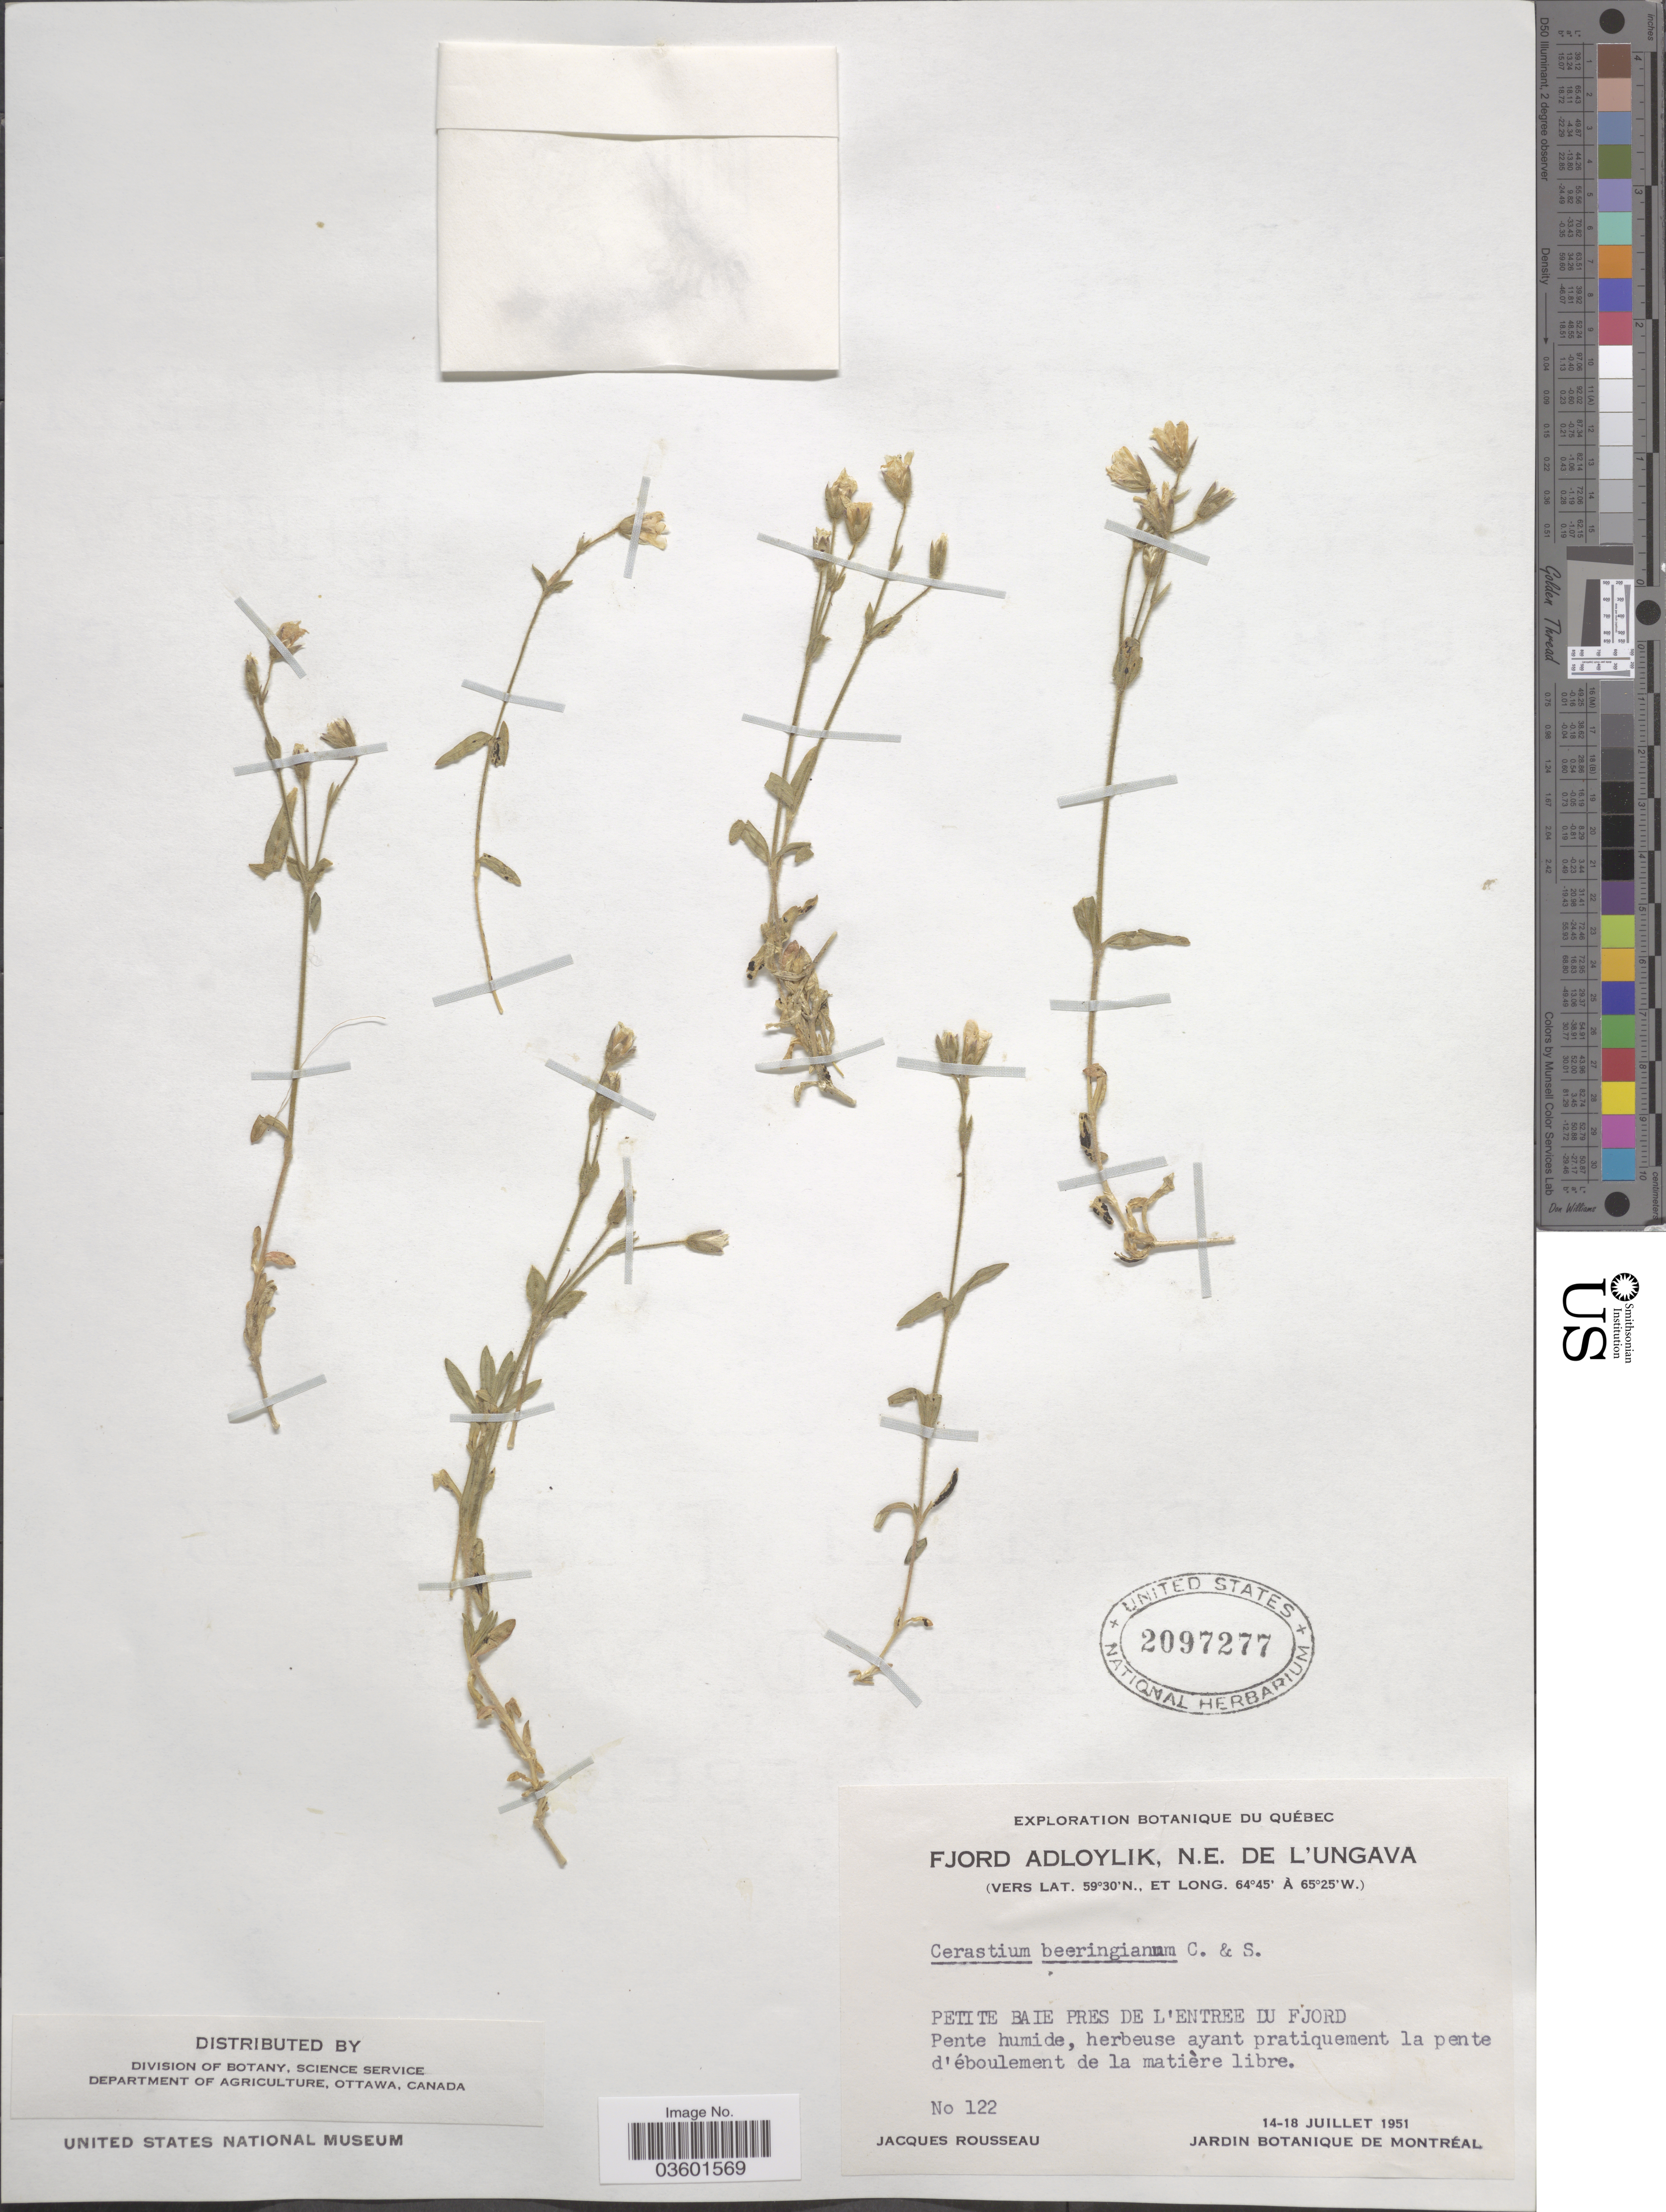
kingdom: Plantae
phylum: Tracheophyta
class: Magnoliopsida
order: Caryophyllales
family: Caryophyllaceae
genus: Cerastium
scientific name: Cerastium beeringianum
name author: Cham. & Schltdl.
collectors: J. Rousseau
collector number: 122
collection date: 1951-07-14/1951-07-18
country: Canada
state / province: Quebec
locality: Fjord Adloyik, N.E. de L'Ungava. Petite Baie pres de l'entree du Fjord.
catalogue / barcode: US 2097277